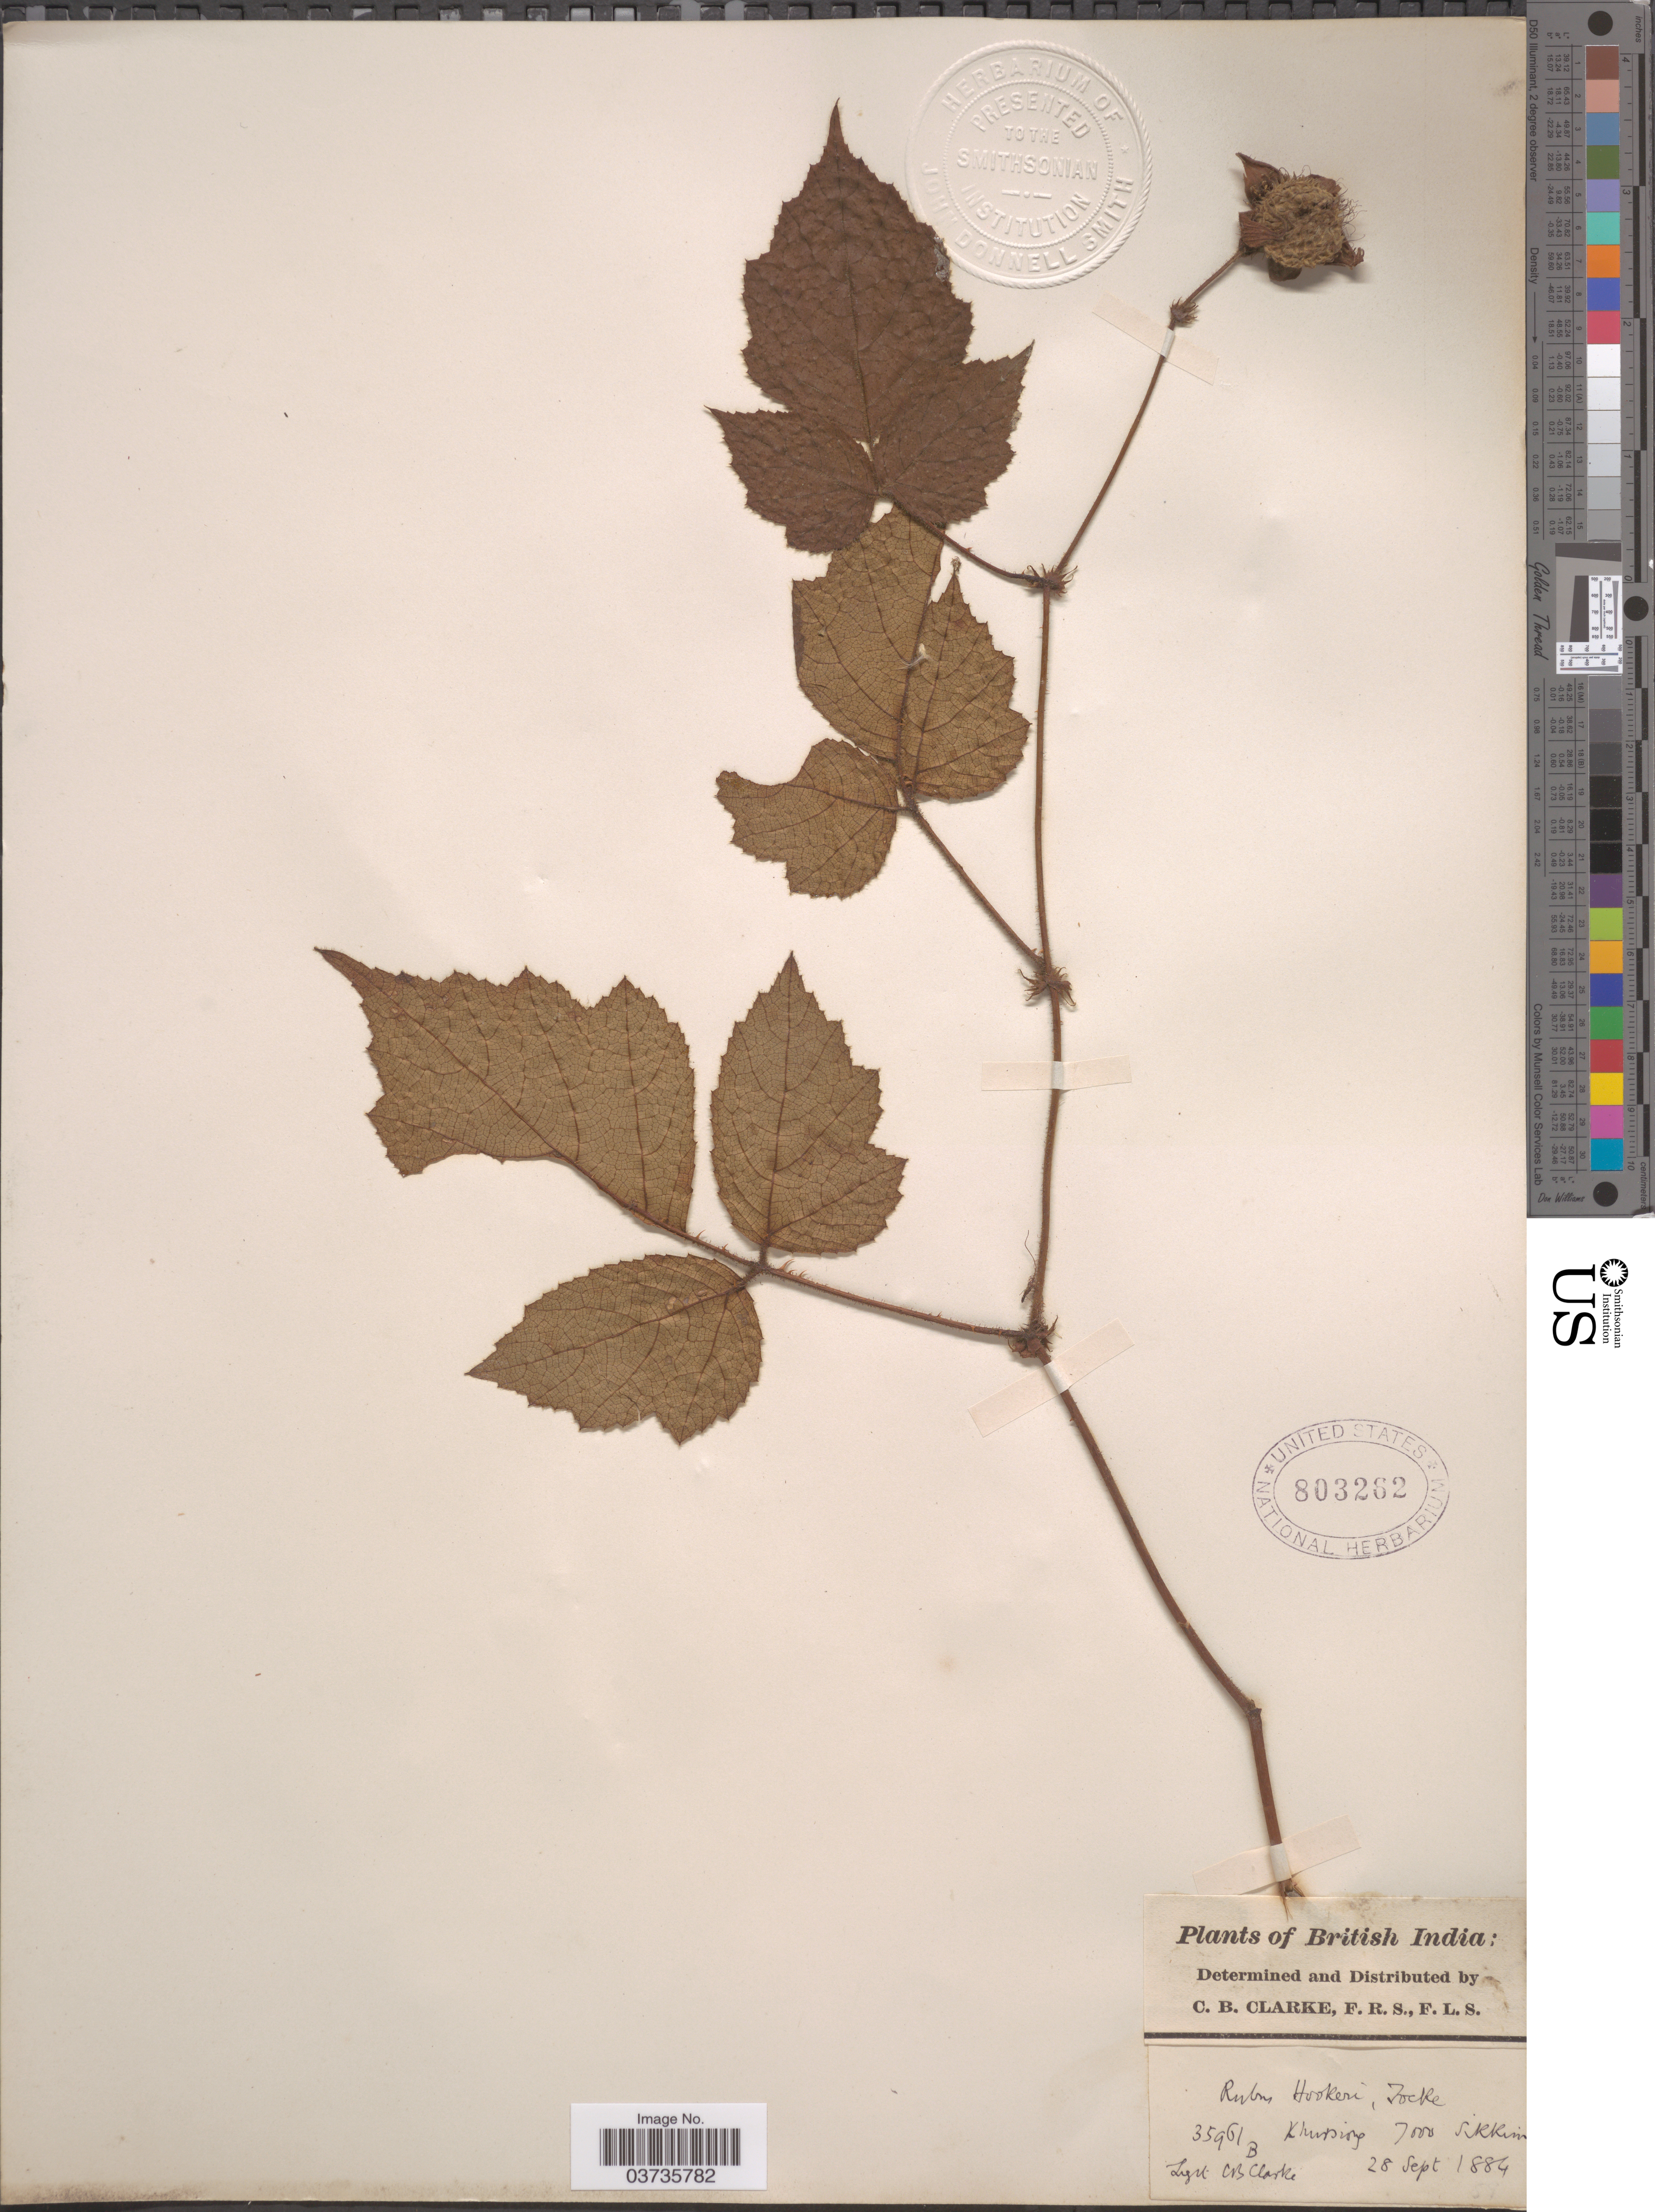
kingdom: Plantae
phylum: Tracheophyta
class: Magnoliopsida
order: Rosales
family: Rosaceae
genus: Rubus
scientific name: Rubus hookeri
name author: Focke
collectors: C. B. Clarke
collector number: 35961B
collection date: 1884-09-28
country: India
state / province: Sikkim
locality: British India. Khursiong.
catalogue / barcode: US 803262